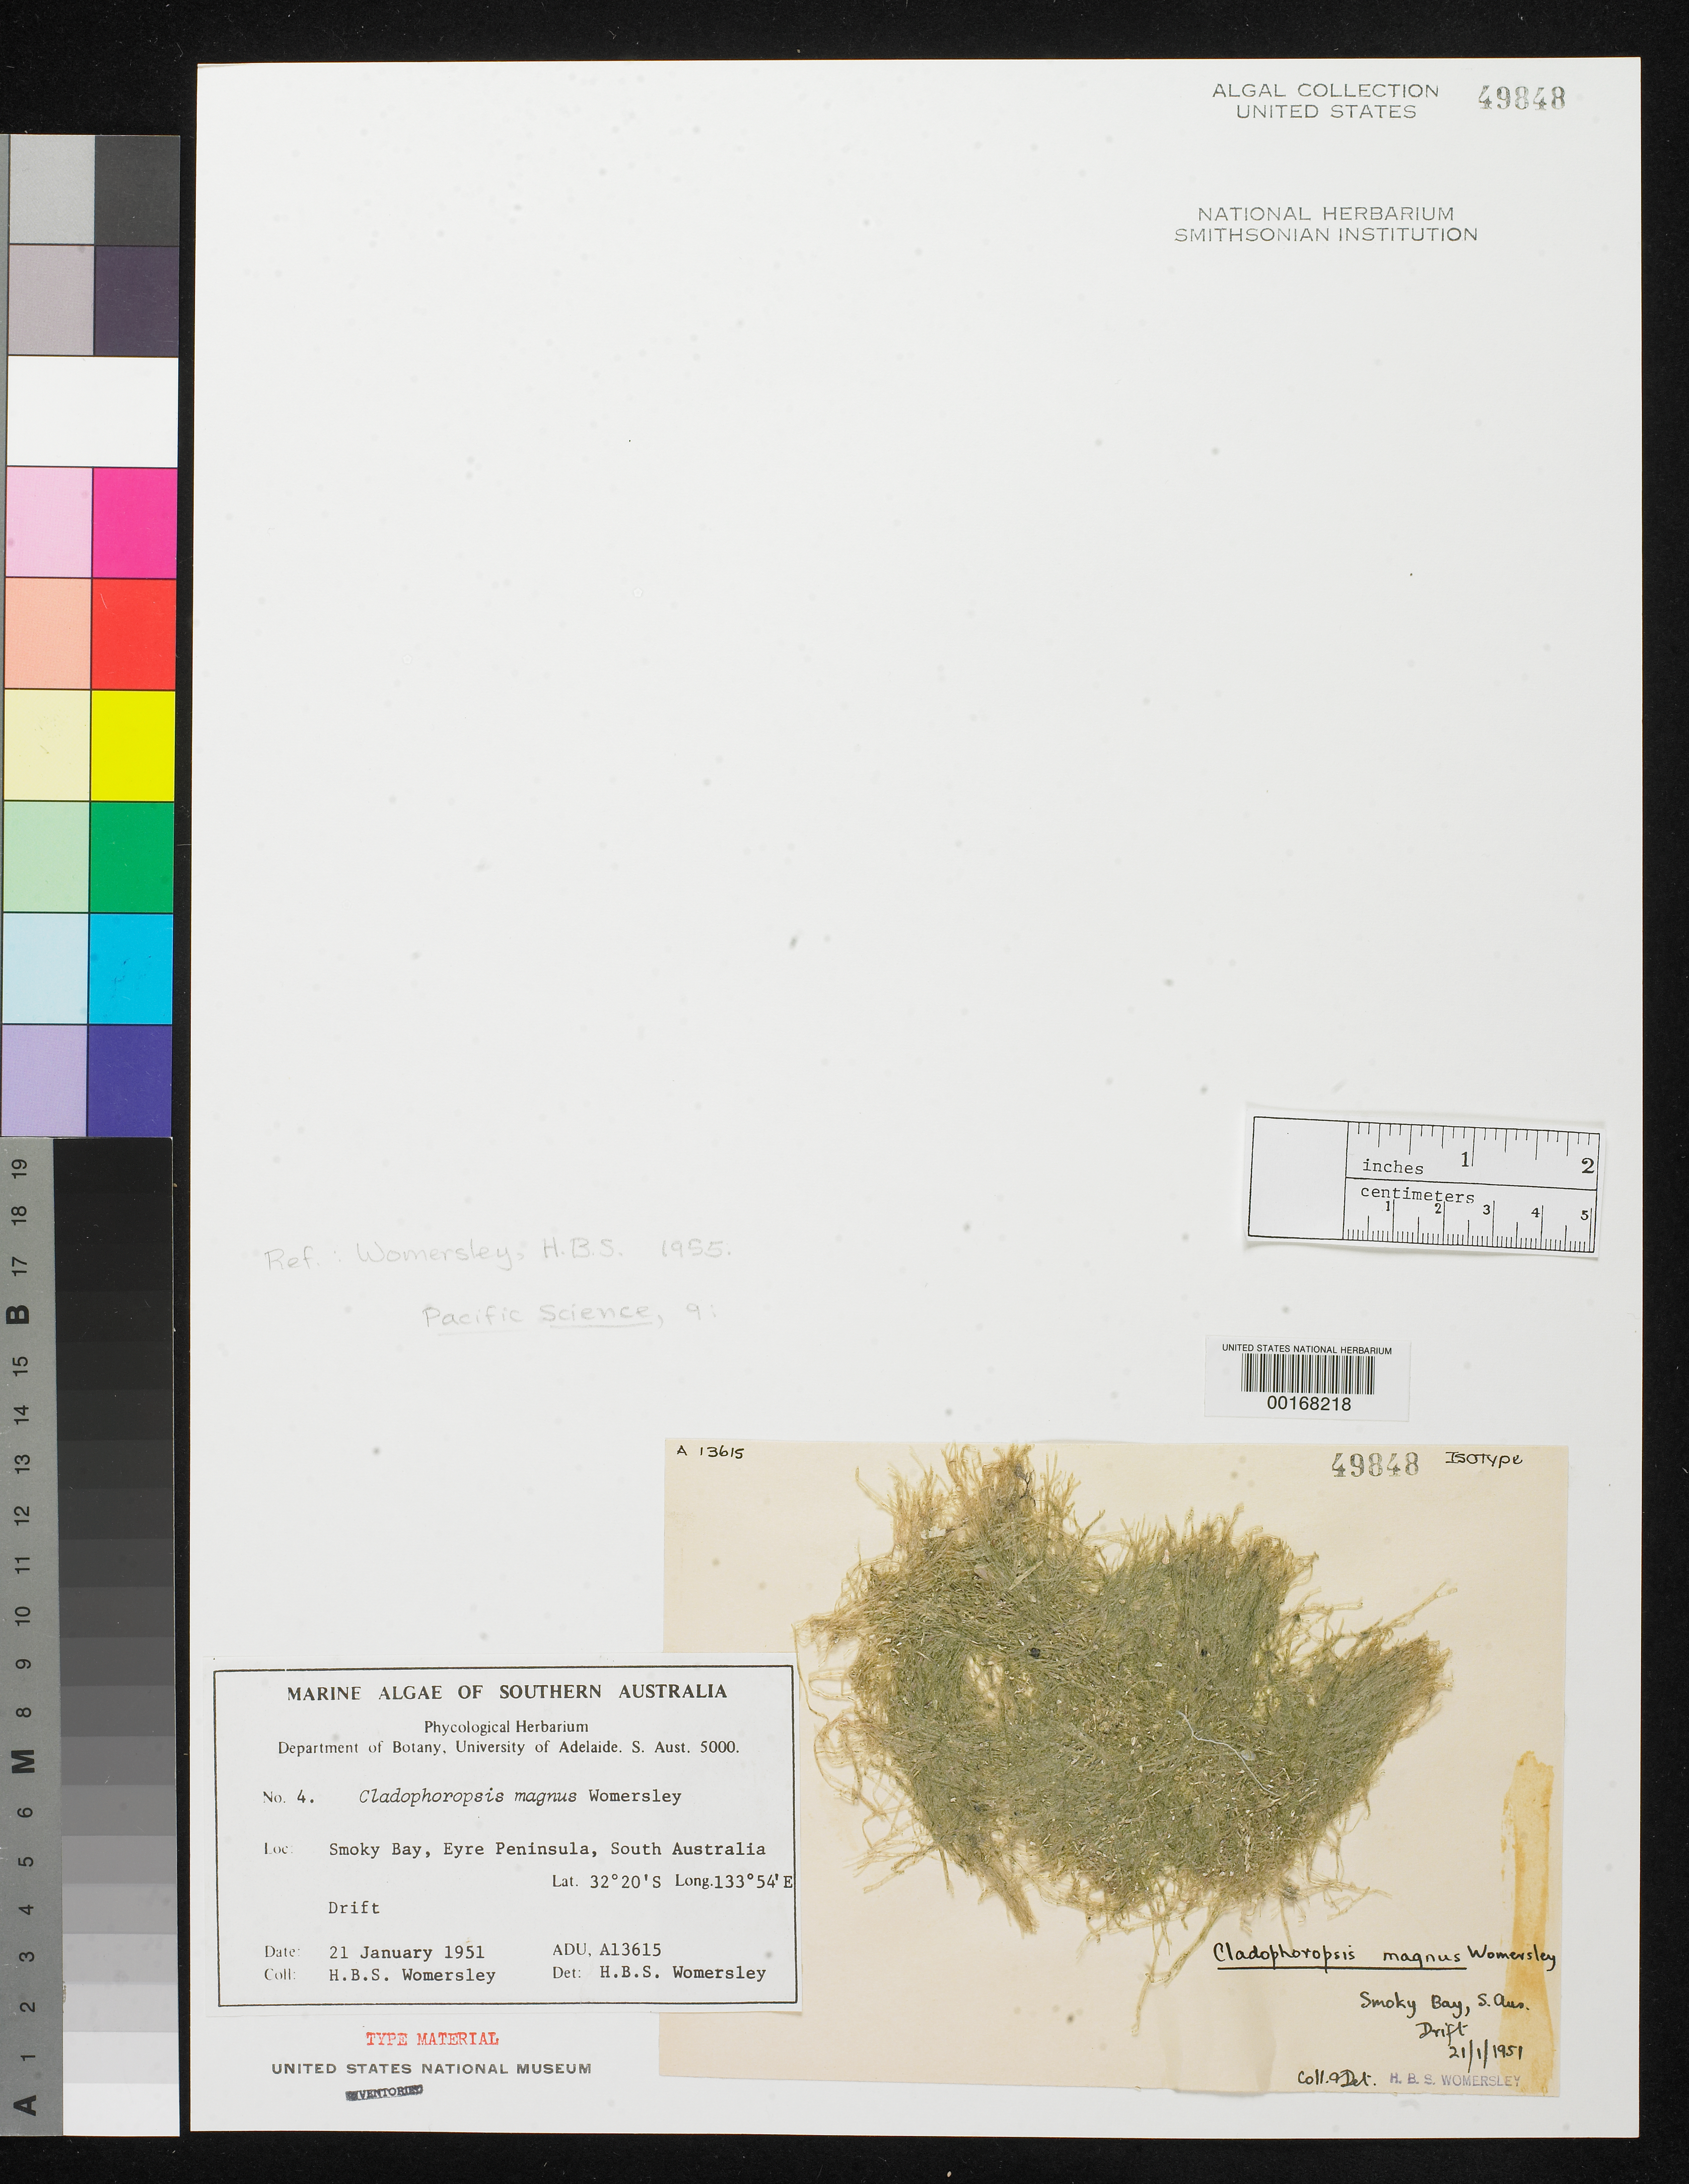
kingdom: Plantae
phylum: Chlorophyta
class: Ulvophyceae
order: Siphonocladales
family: Boodleaceae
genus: Cladophoropsis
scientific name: Cladophoropsis magnus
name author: Womersley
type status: Isotype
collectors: H. B. S. Womersley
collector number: ADU A13615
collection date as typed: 21 Jan 1951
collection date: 1951-01-21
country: Australia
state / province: South Australia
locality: Smoky Bay, Eyre Peninsula.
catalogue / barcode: US 49848